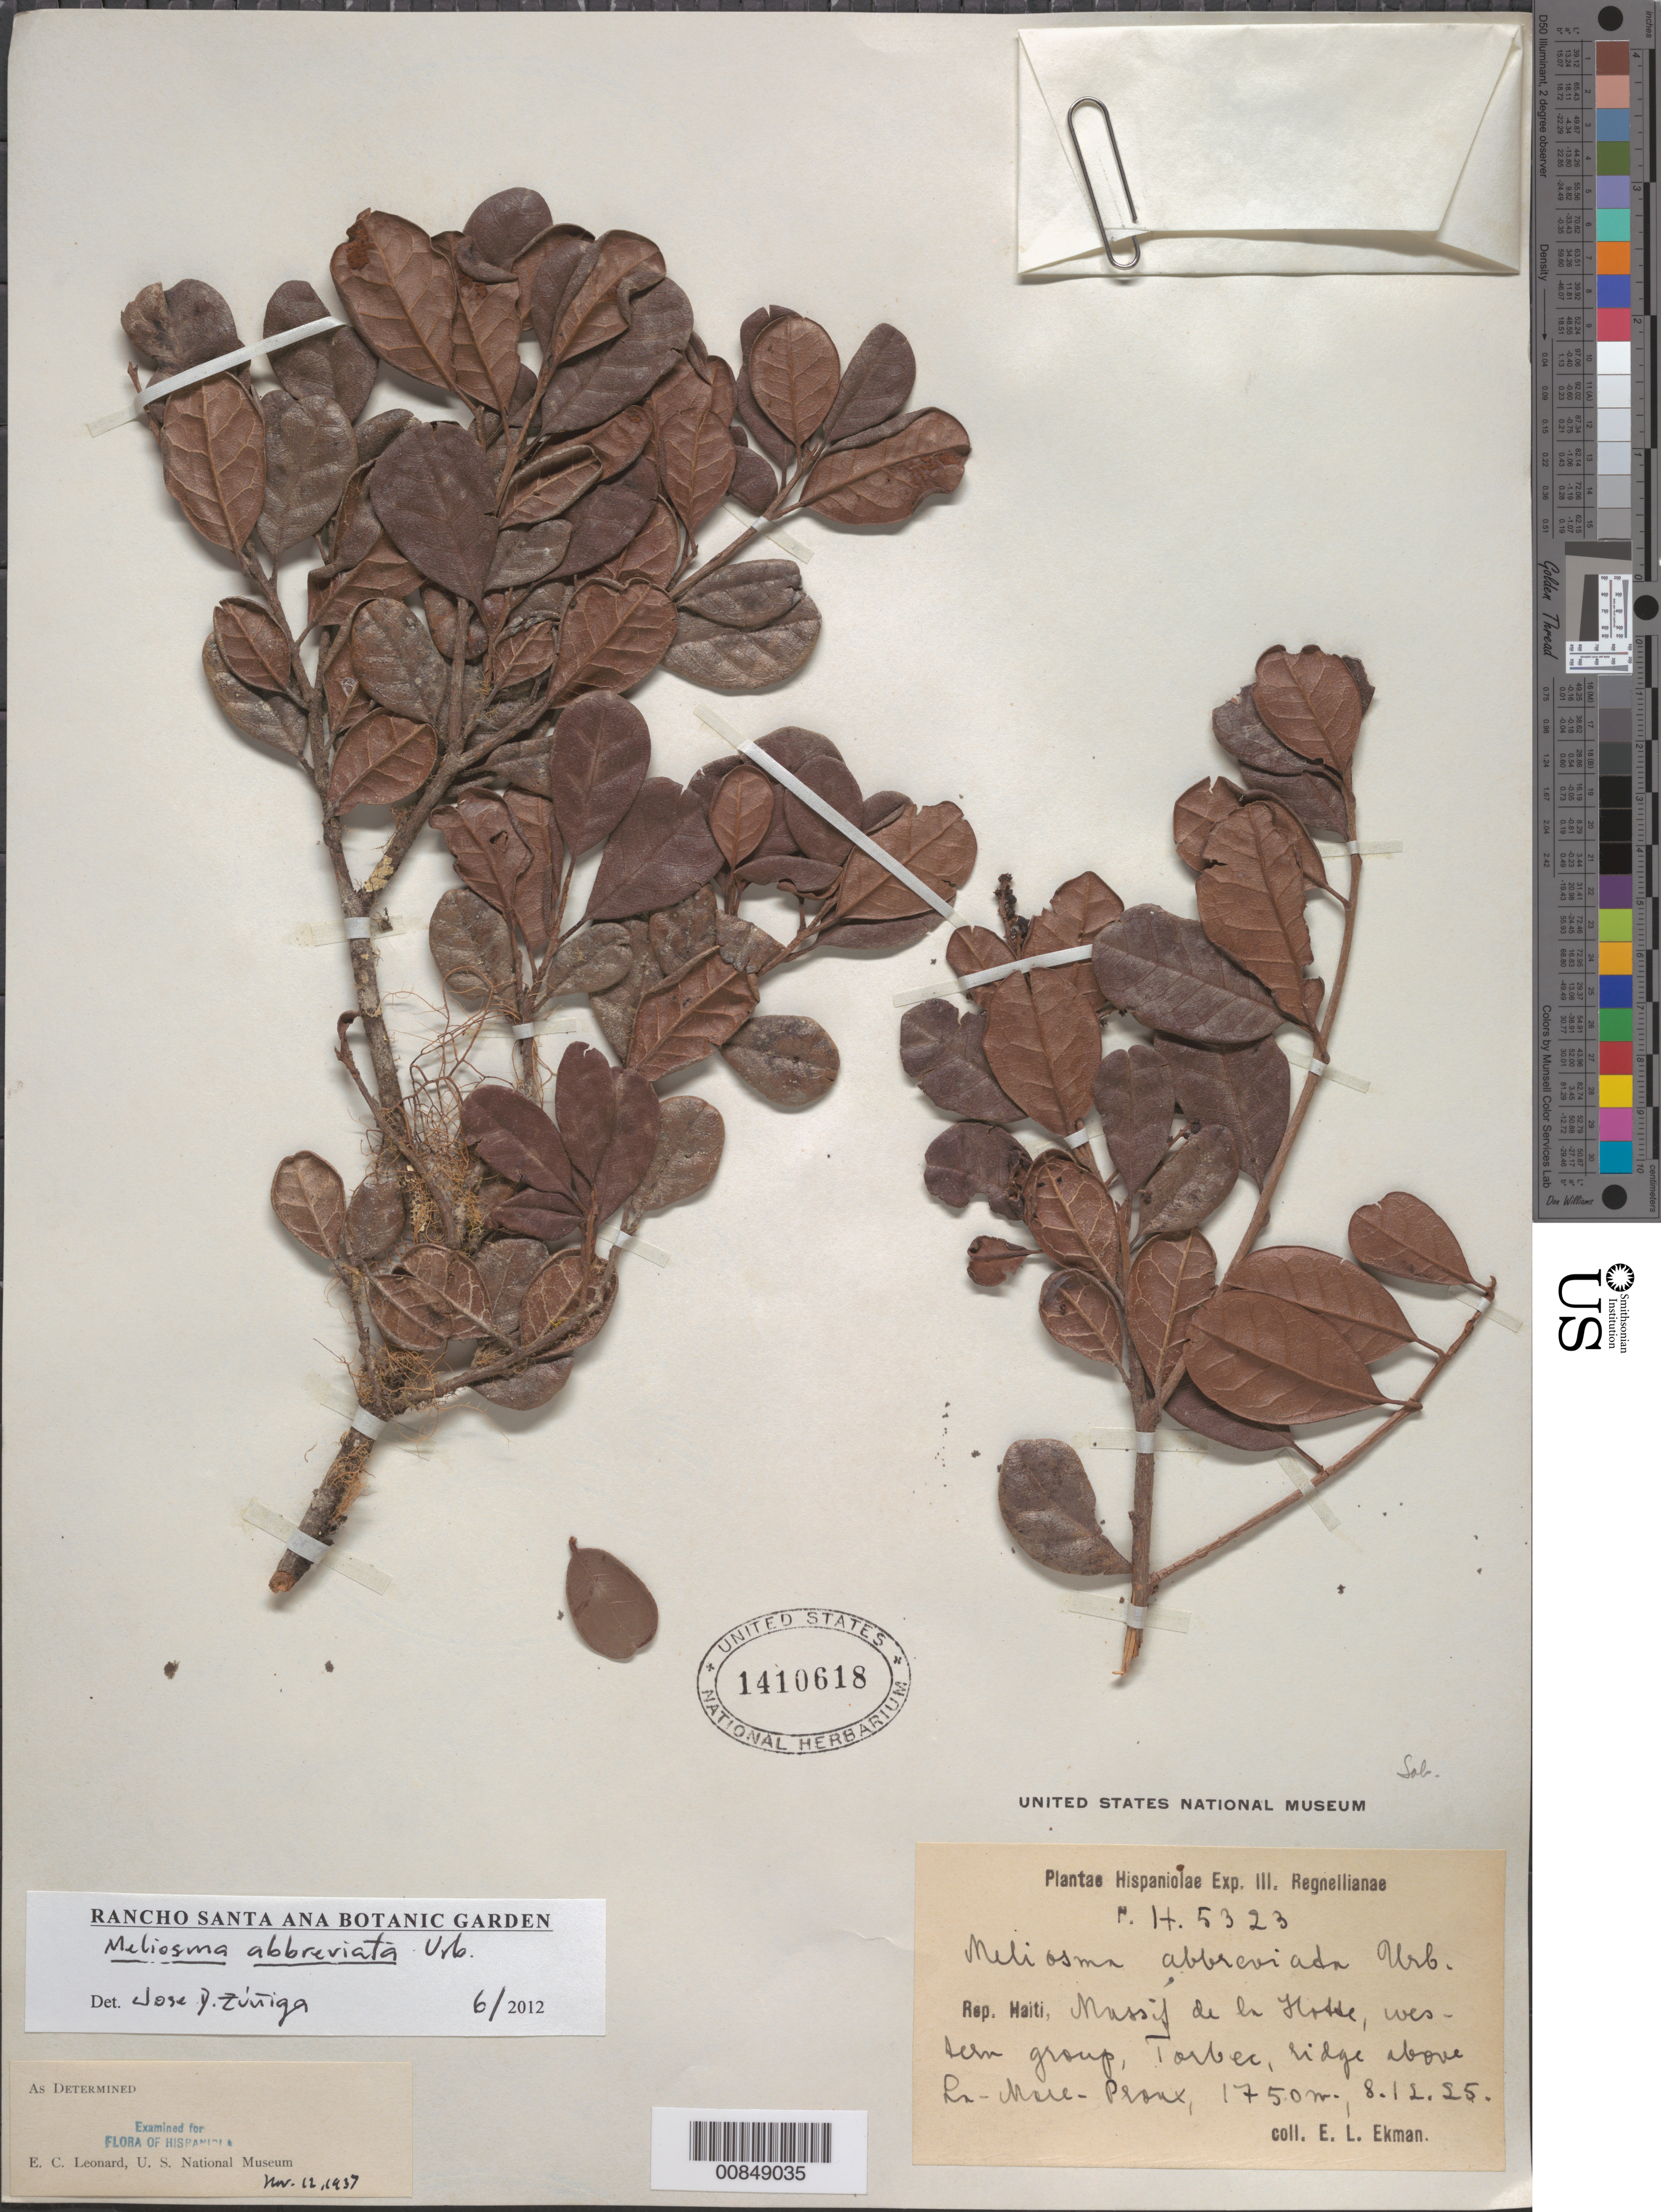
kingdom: Plantae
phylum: Tracheophyta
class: Magnoliopsida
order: Proteales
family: Sabiaceae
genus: Meliosma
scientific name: Meliosma abbreviata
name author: Urb.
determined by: Leonard, Emery C., (US)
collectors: E. L. Ekman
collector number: H 5323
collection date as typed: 08 Dec 1925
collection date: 1925-12-08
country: Haiti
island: Hispaniola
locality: Massif de la Hotte, western group, Torbec, ridge above La-Mere-Proux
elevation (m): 1750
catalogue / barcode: US 1410618